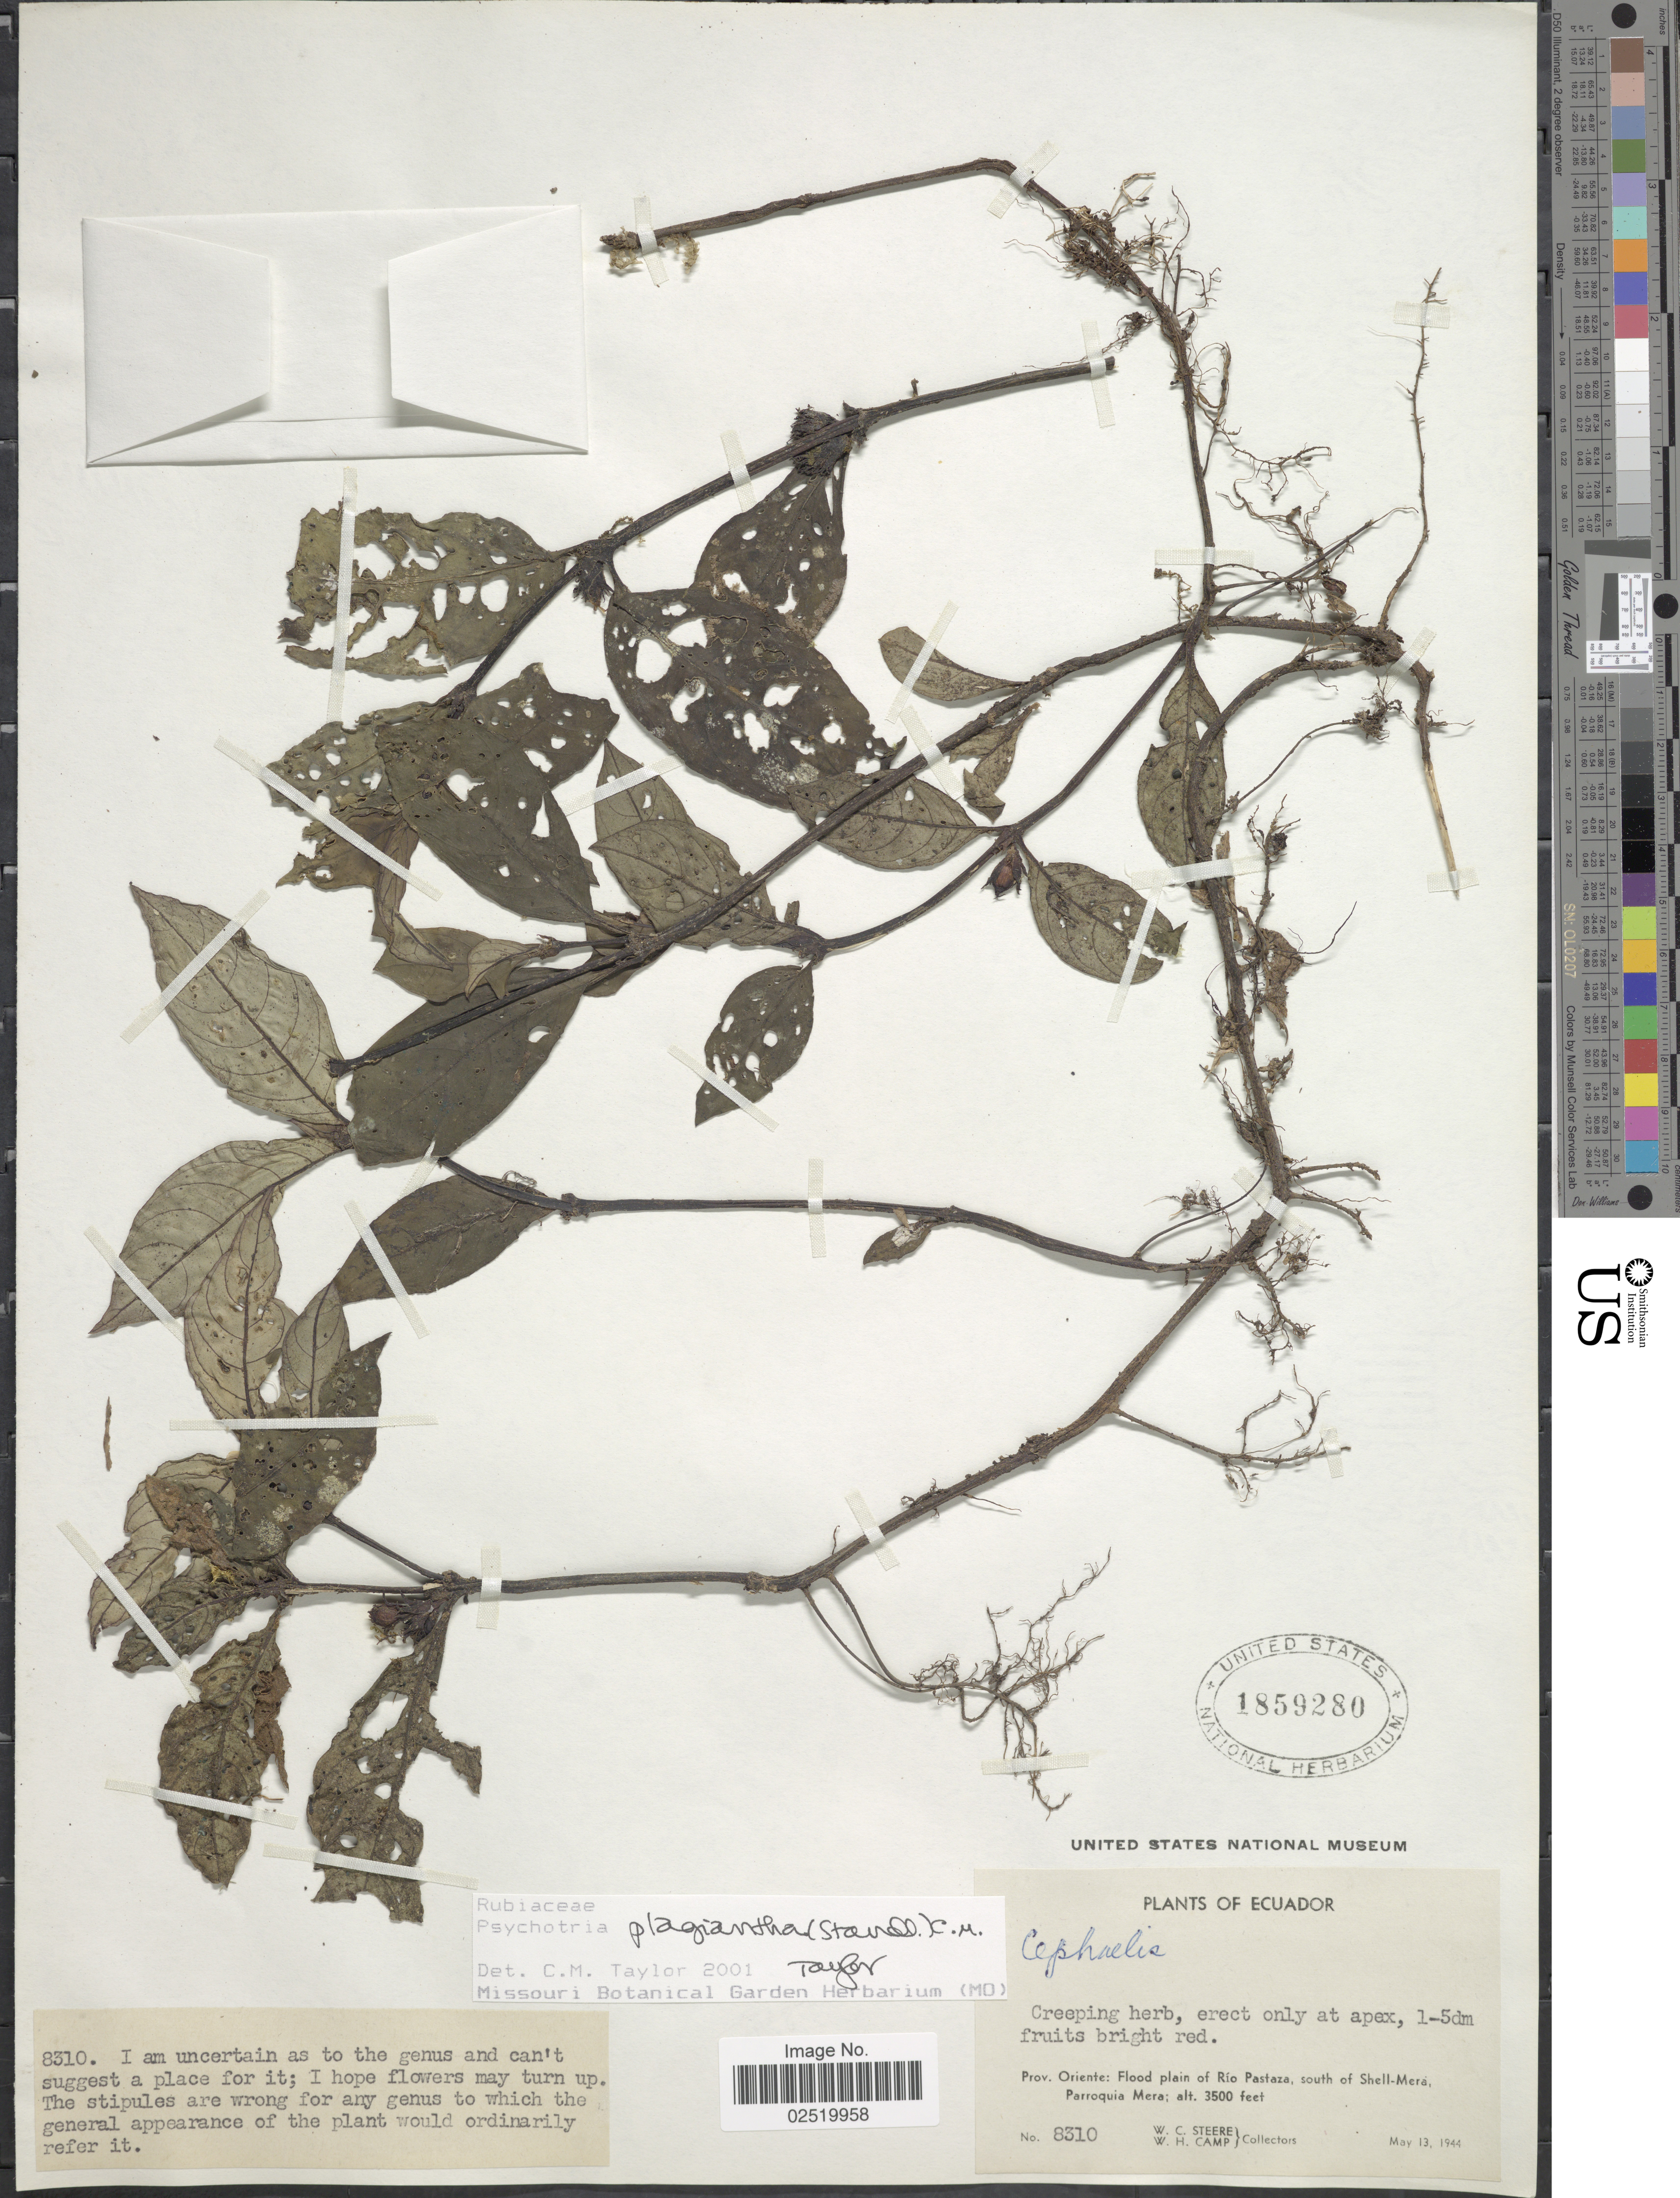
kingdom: Plantae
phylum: Tracheophyta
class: Magnoliopsida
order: Gentianales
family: Rubiaceae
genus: Psychotria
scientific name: Psychotria plagiantha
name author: (Standl.) C.M. Taylor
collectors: W. C. Steere & W. H. Camp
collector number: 8310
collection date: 1944-05-13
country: Ecuador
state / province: Pastaza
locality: Prov. Oriente: Flood plain of Rio Pastaza, south of Shell-Mera, Parroquia Mera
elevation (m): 1067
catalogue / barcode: US 1859280